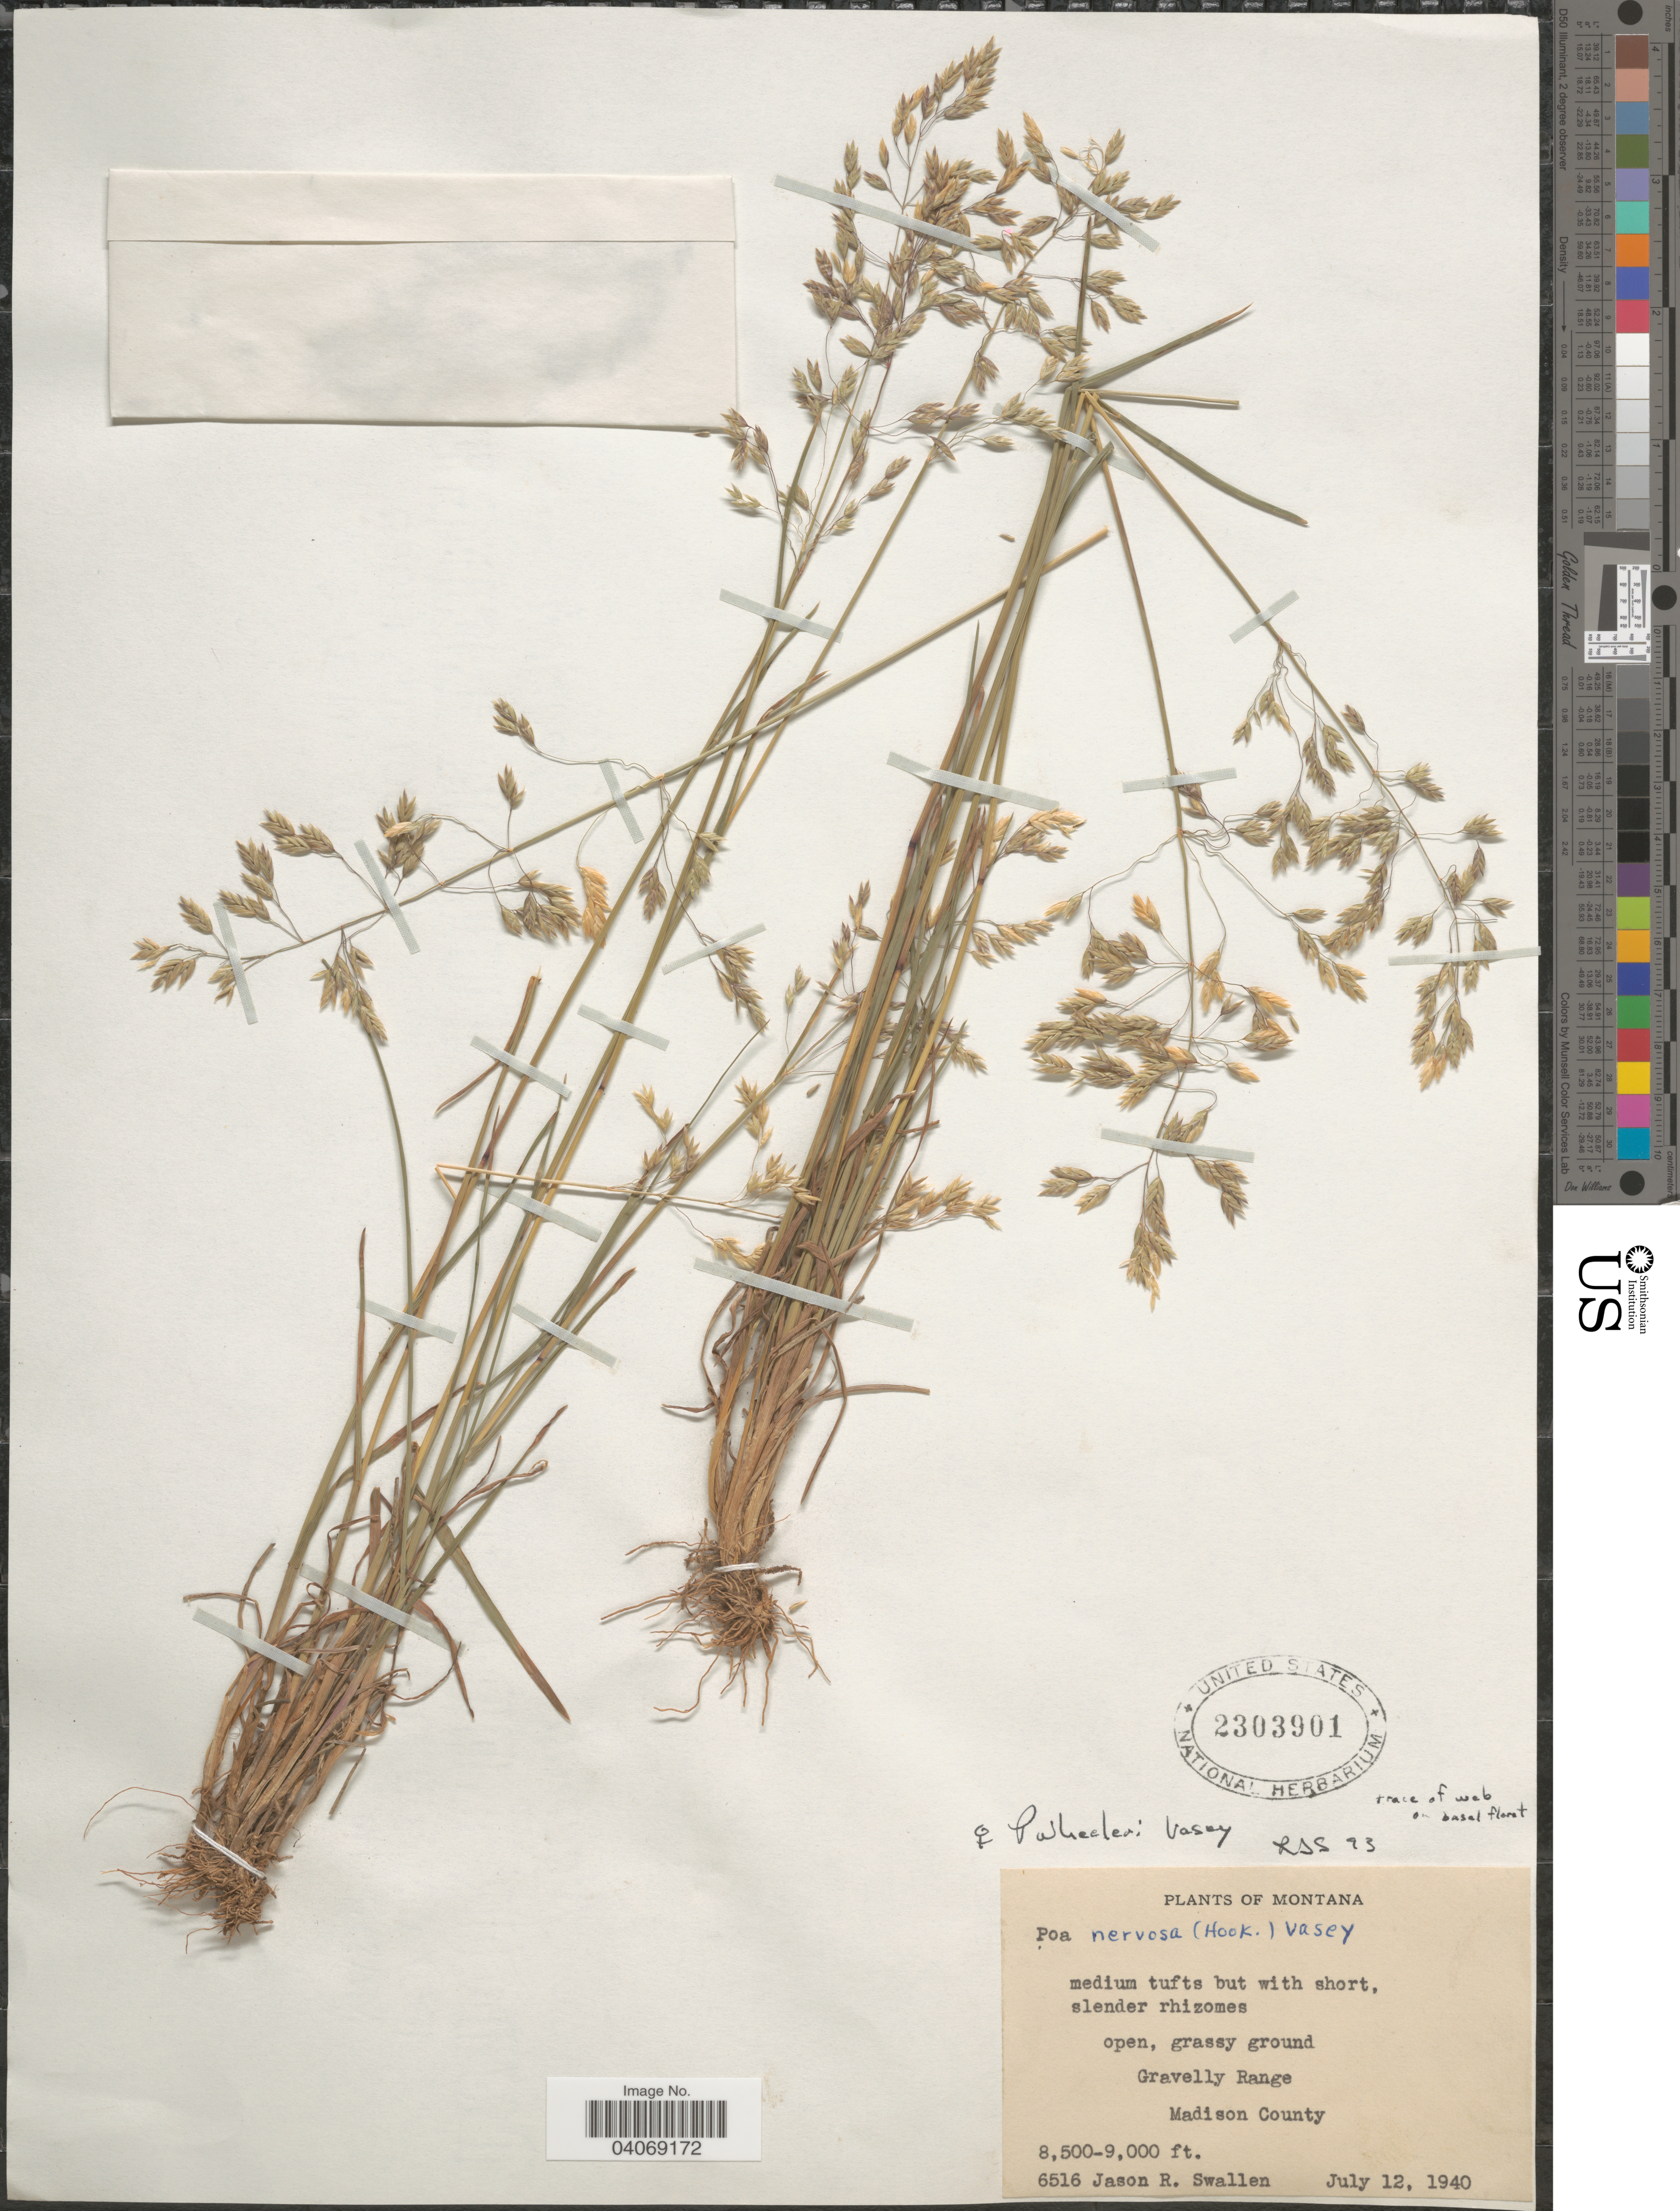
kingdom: Plantae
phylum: Tracheophyta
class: Liliopsida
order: Poales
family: Poaceae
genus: Poa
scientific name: Poa wheeleri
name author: Vasey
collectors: J. R. Swallen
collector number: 6516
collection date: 1940-07-12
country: United States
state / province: Montana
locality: Open, grassy ground. Gravelly Range. Madison County.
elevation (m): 2591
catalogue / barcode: US 2303901